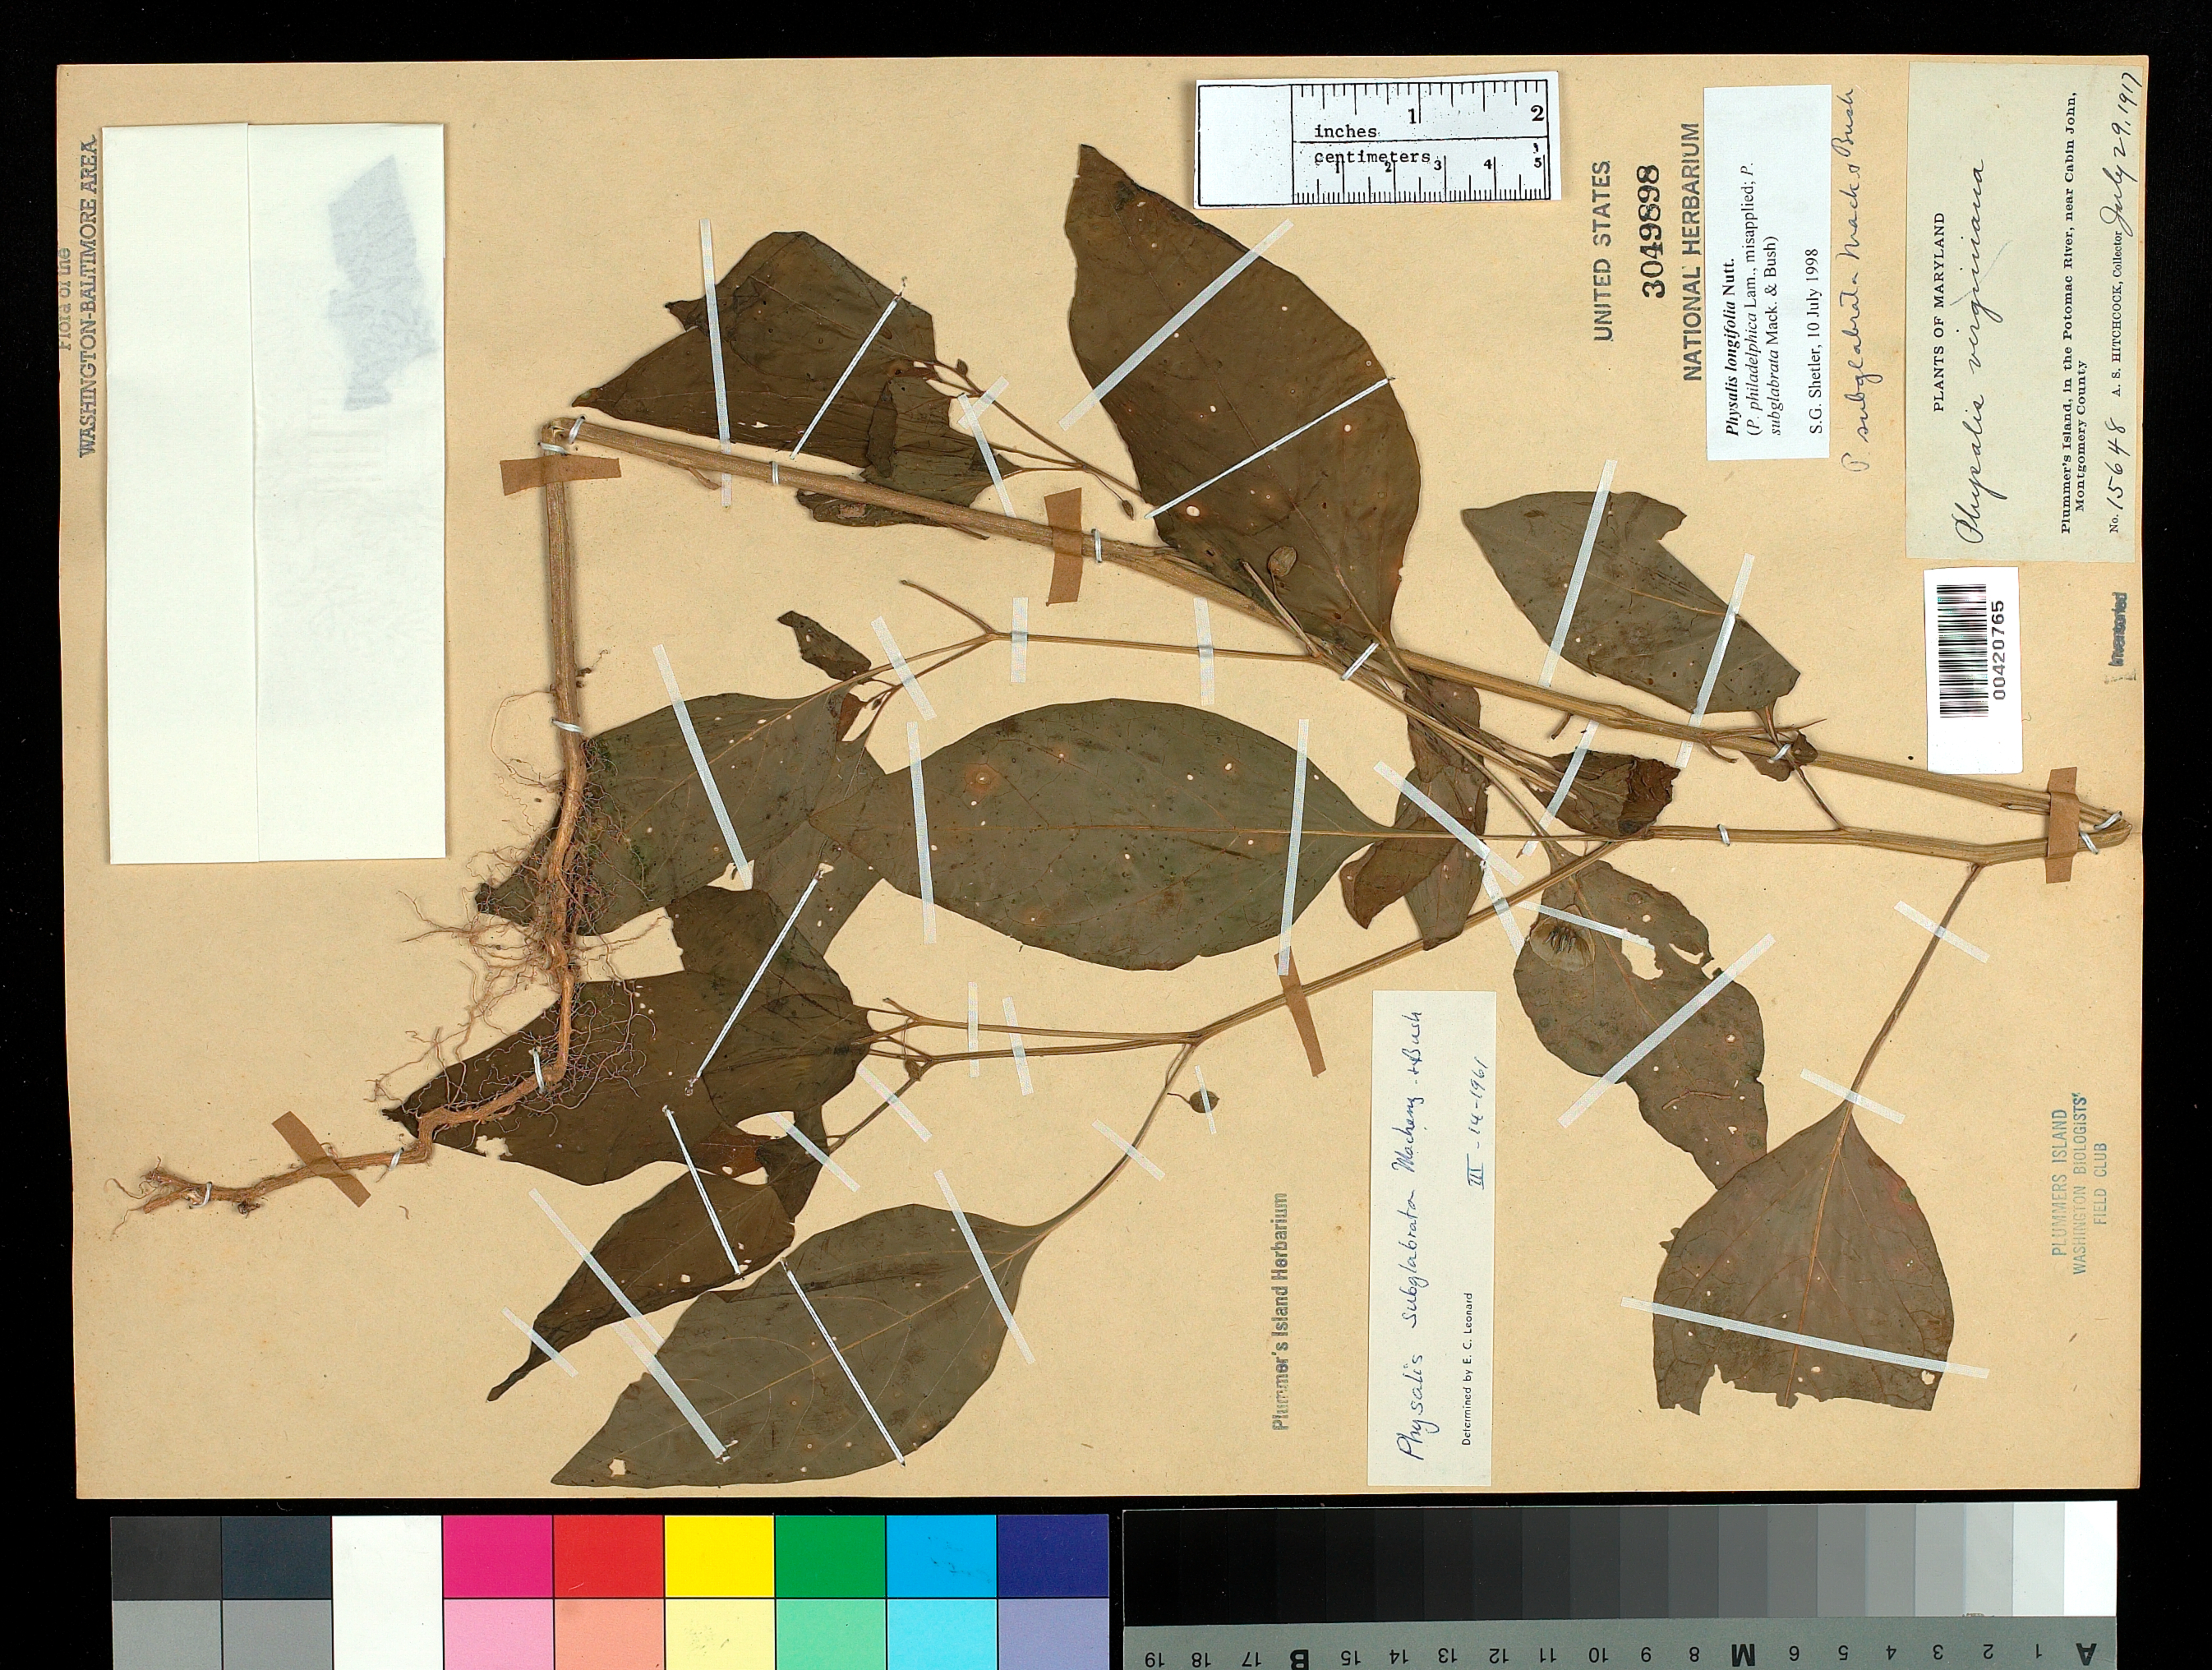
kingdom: Plantae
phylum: Tracheophyta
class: Magnoliopsida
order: Solanales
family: Solanaceae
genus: Physalis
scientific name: Physalis longifolia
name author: Nutt.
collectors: A. S. Hitchcock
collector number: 15648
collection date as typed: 29 Jul 1917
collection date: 1917-07-29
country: United States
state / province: Maryland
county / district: Montgomery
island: Plummers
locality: Plummer's Island Plummers Island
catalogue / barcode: US 3049898